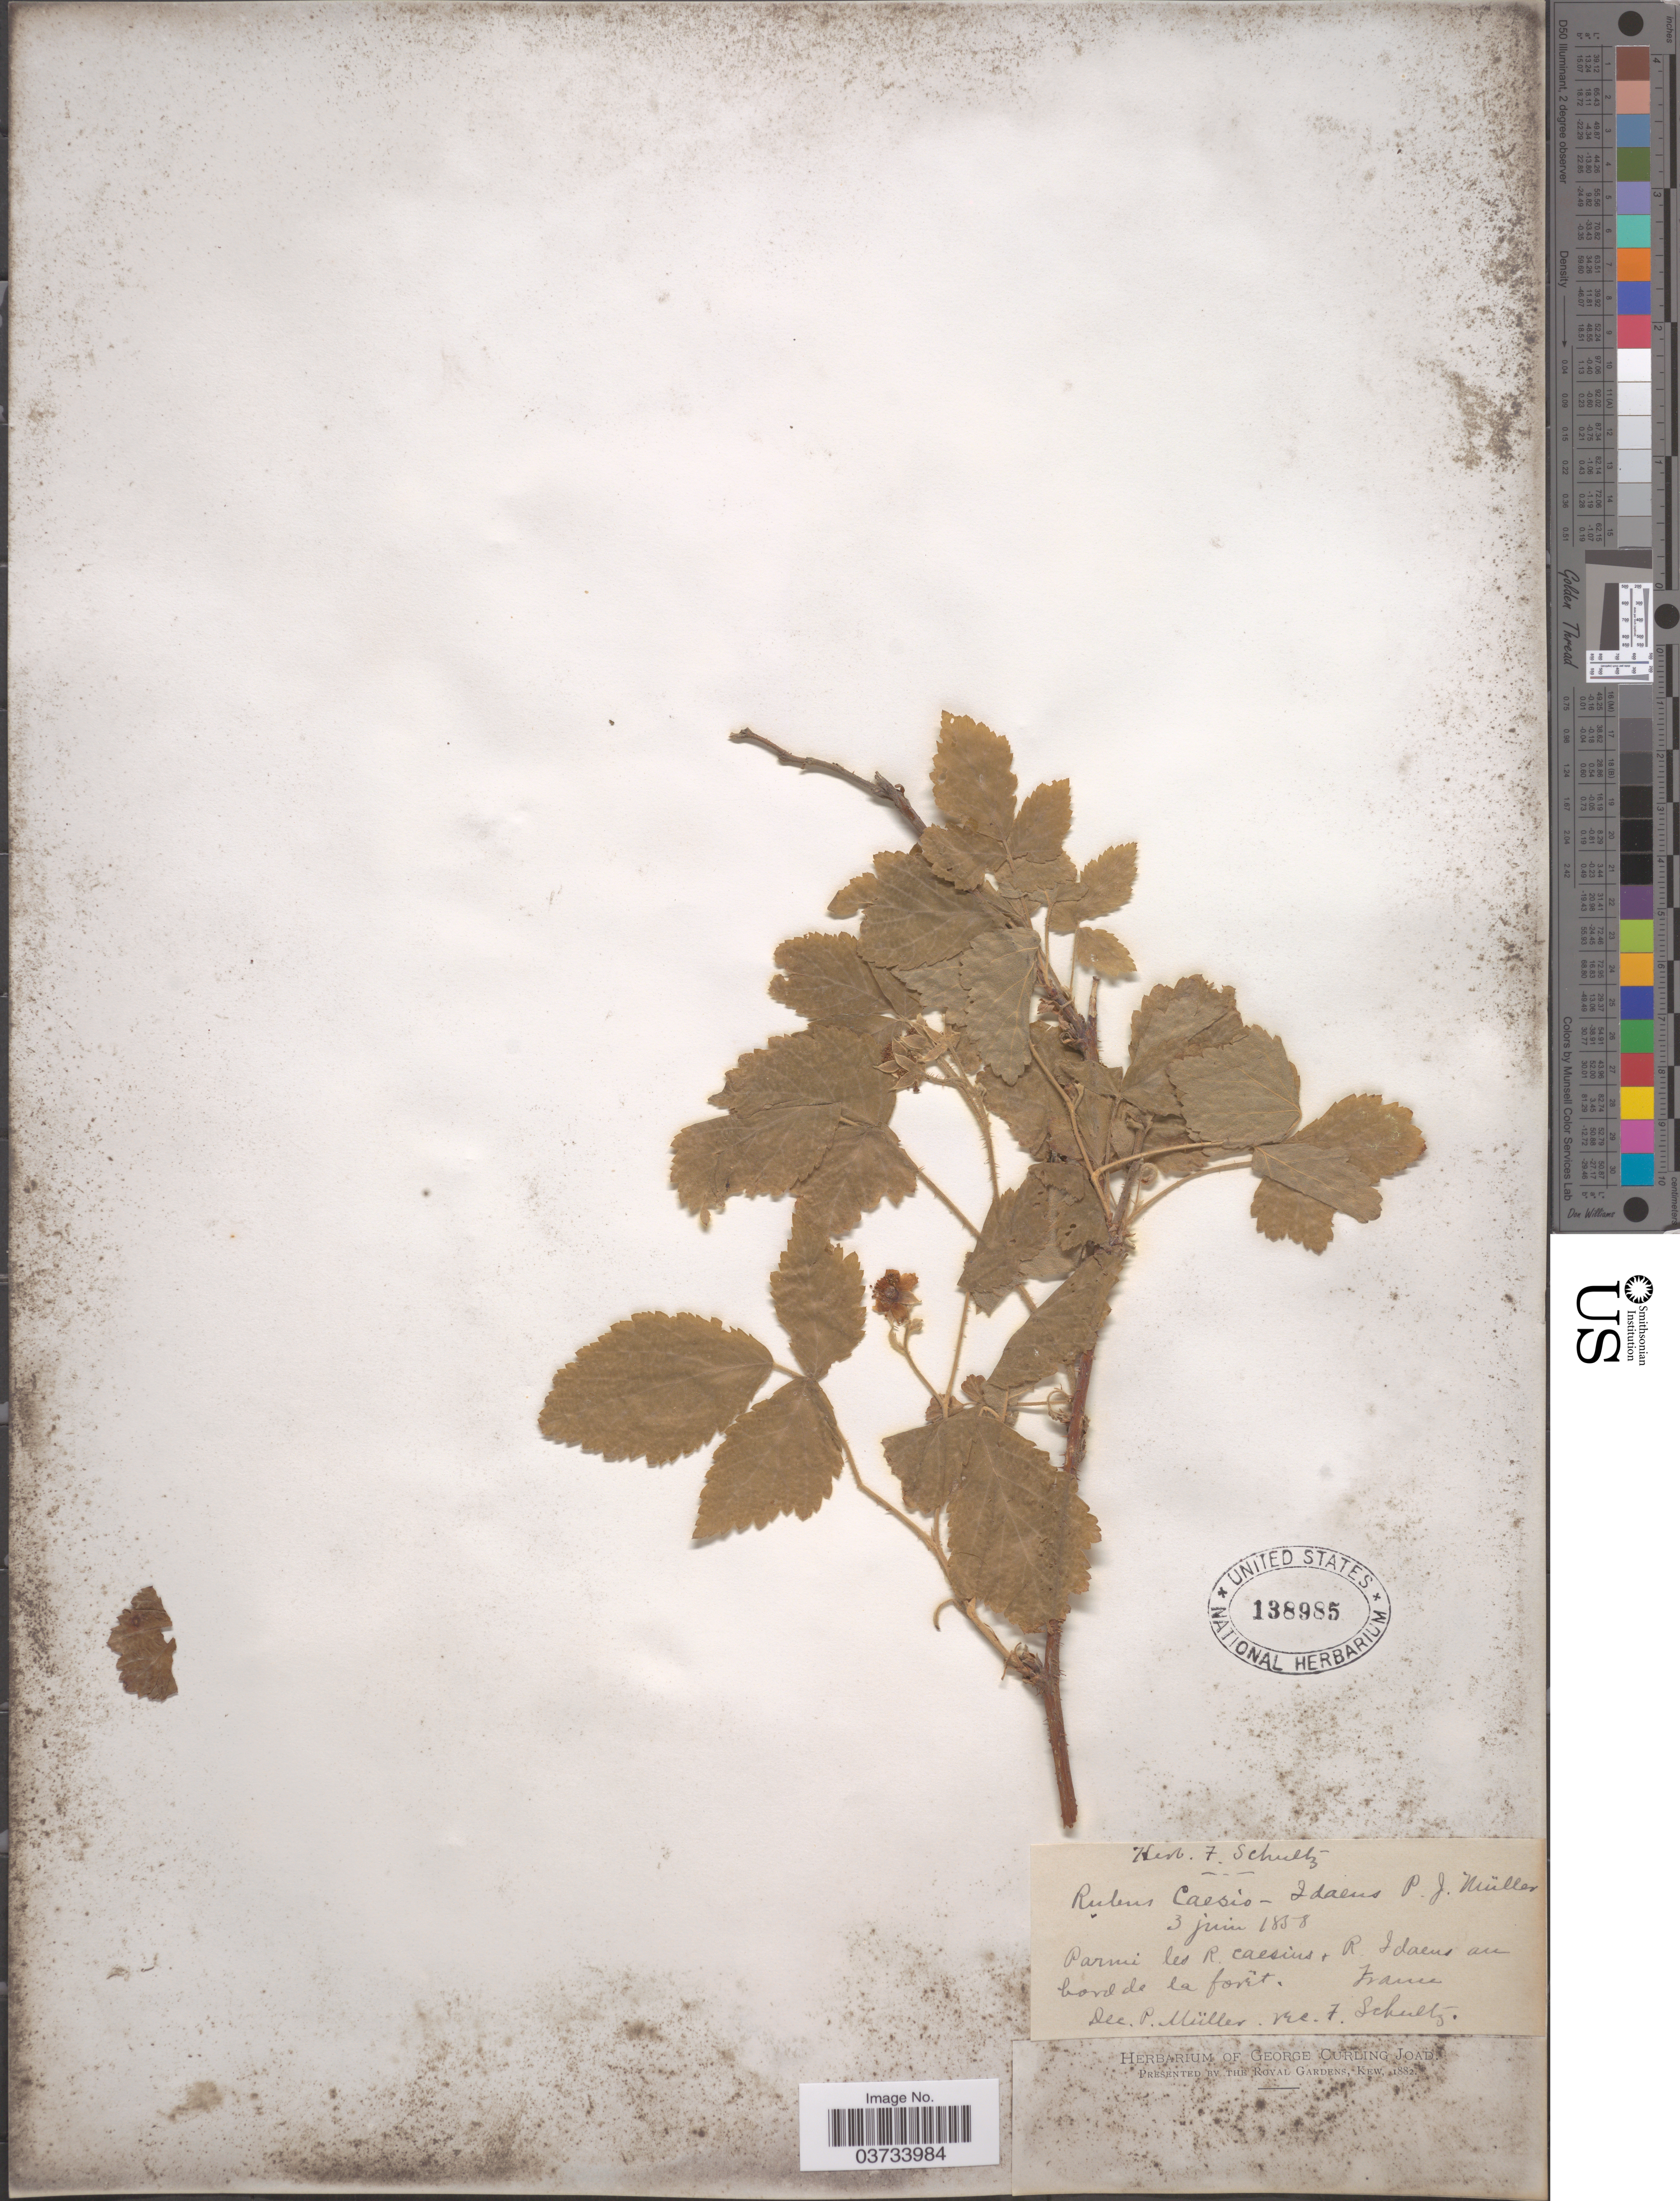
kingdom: Plantae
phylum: Tracheophyta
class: Magnoliopsida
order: Rosales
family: Rosaceae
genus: Rubus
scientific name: Rubus caesius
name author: L.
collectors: P. Müller & F. Schultz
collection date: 1858-06-03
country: France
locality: Parmi les R. caesius & R. idaeus au bord de la forêt.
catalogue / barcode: US 138985